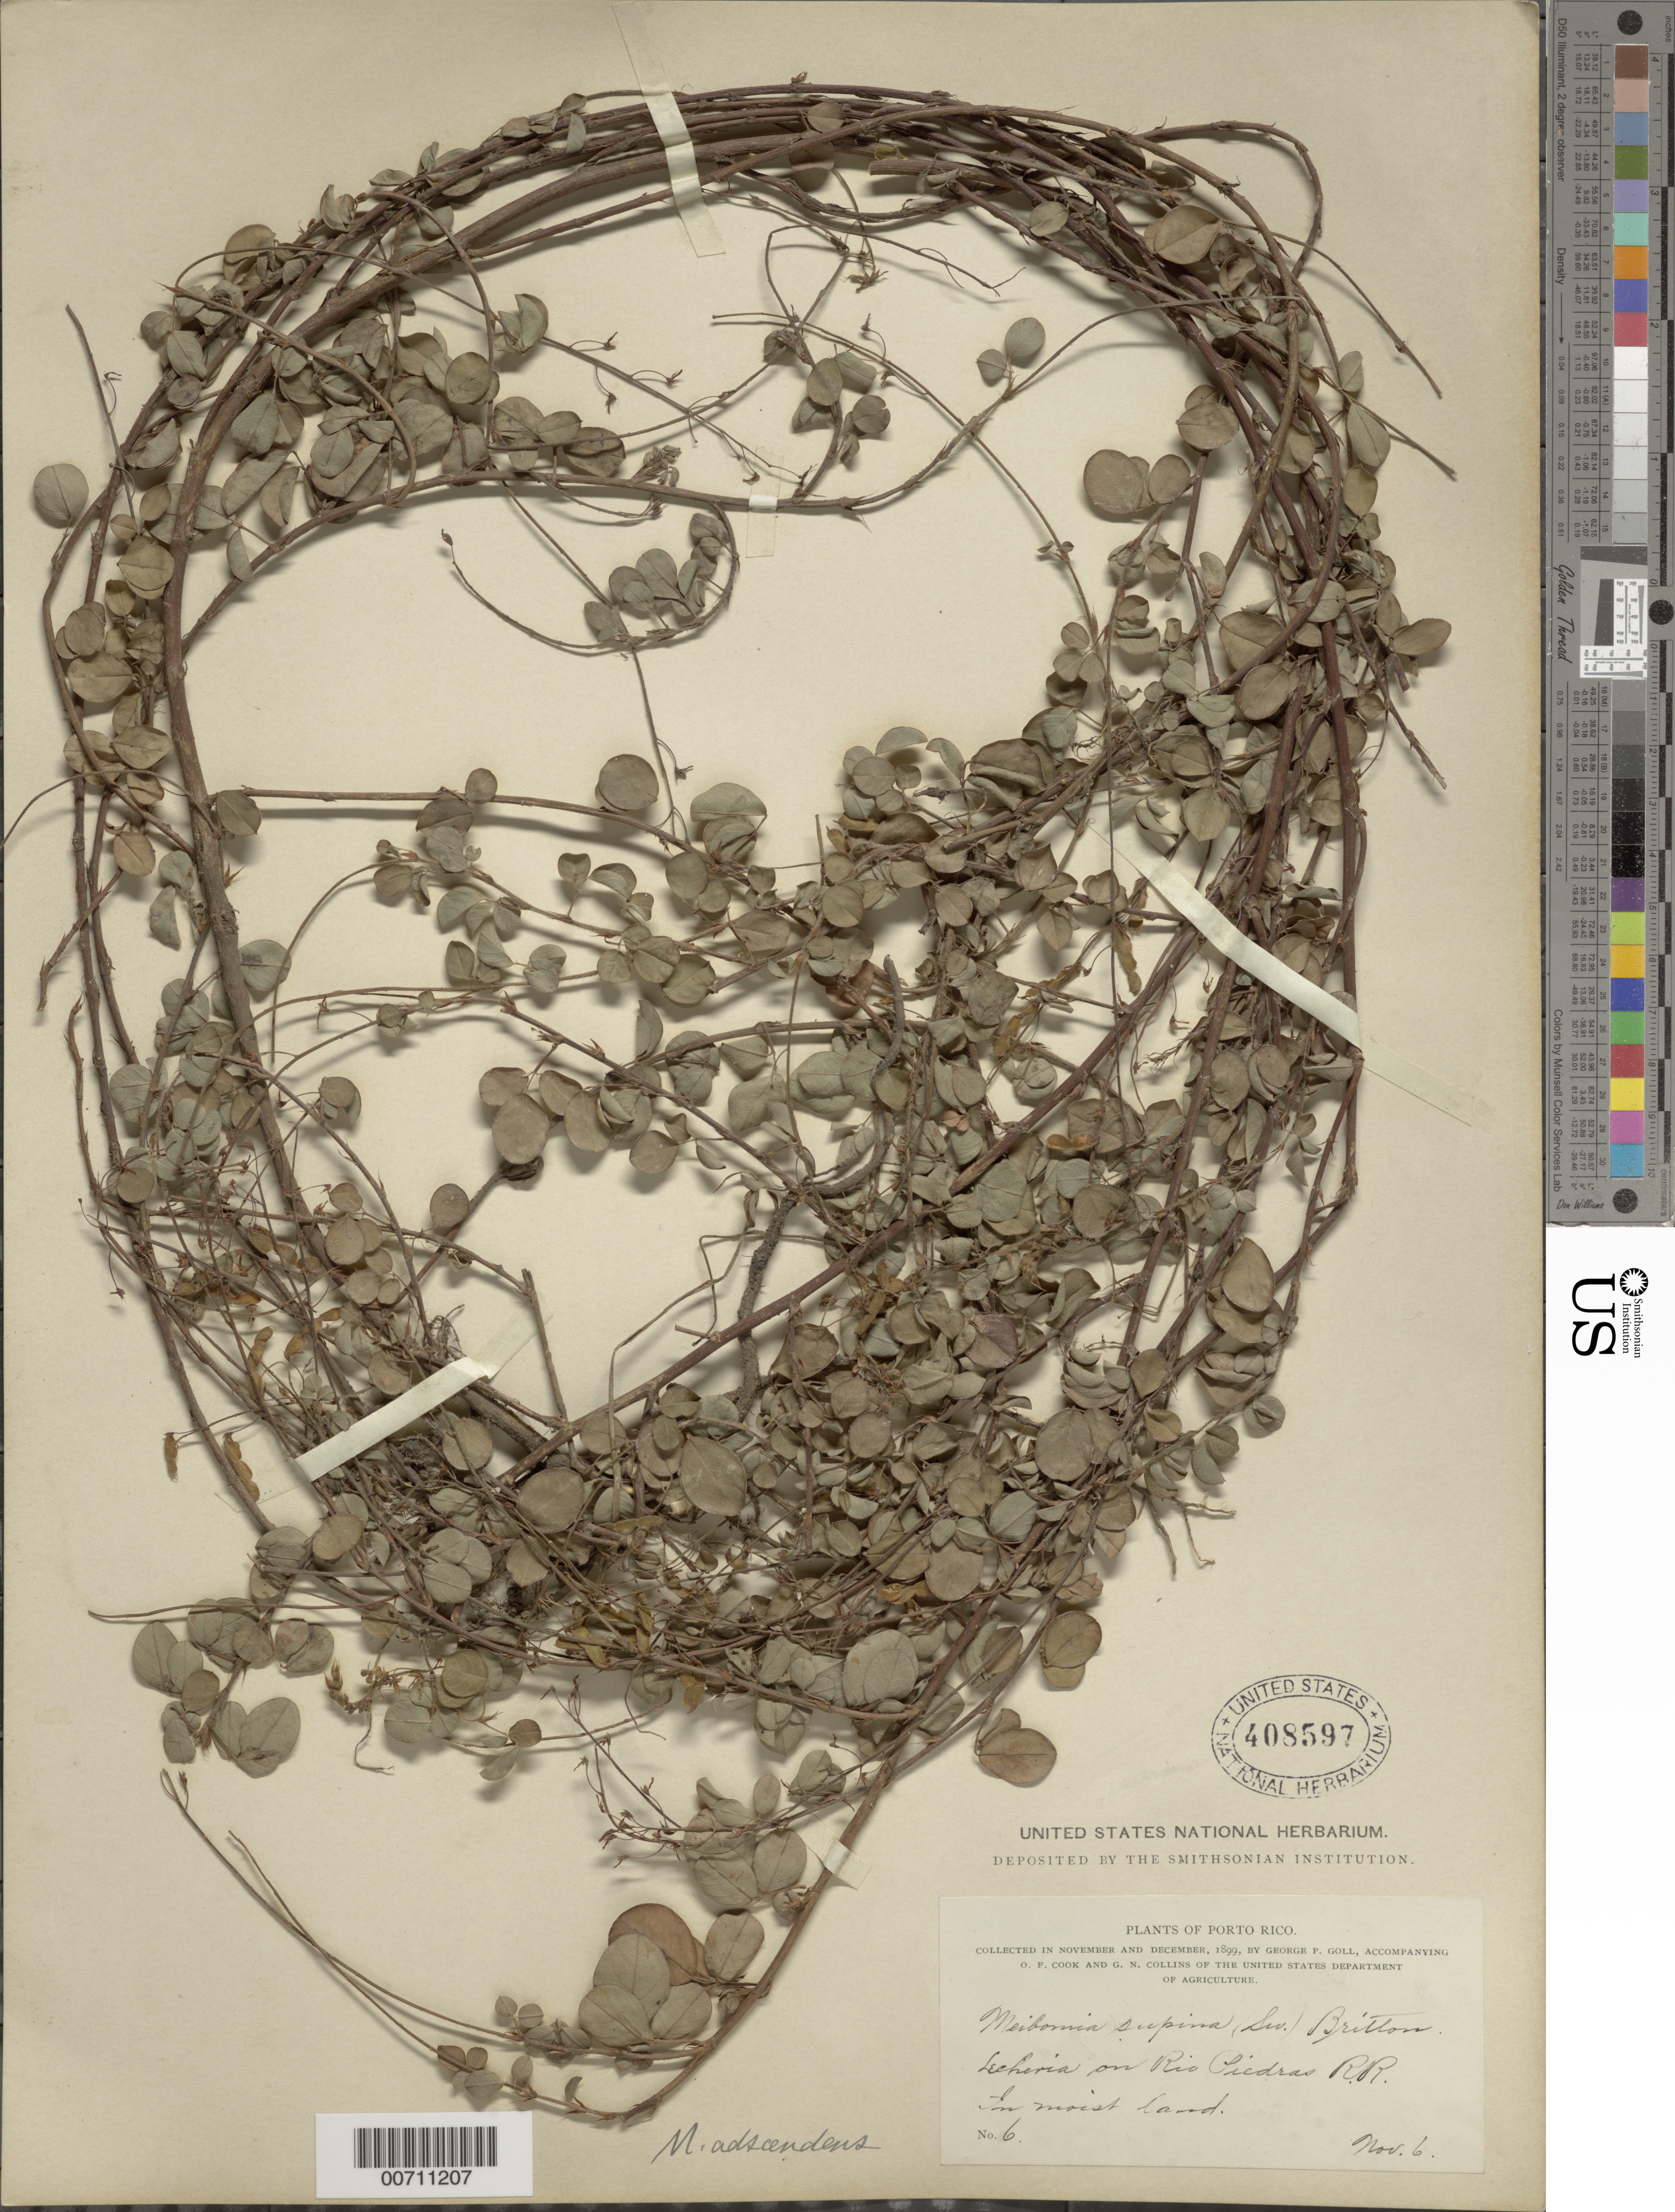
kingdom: Plantae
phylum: Tracheophyta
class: Magnoliopsida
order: Fabales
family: Fabaceae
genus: Grona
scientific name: Grona adscendens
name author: (Sw.) H. Ohashi & K. Ohashi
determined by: Strong, Mark T., (BOT), Smithsonian Institution - National Museum of Natural History (UNITED STATES)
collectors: G. Goll, O. F. Cook & G. Collins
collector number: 6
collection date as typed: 06 Nov 1899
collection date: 1899-11-06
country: Puerto Rico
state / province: Rio Piedras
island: Greater Antilles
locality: Lecheria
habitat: On moist land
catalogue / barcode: US 408597